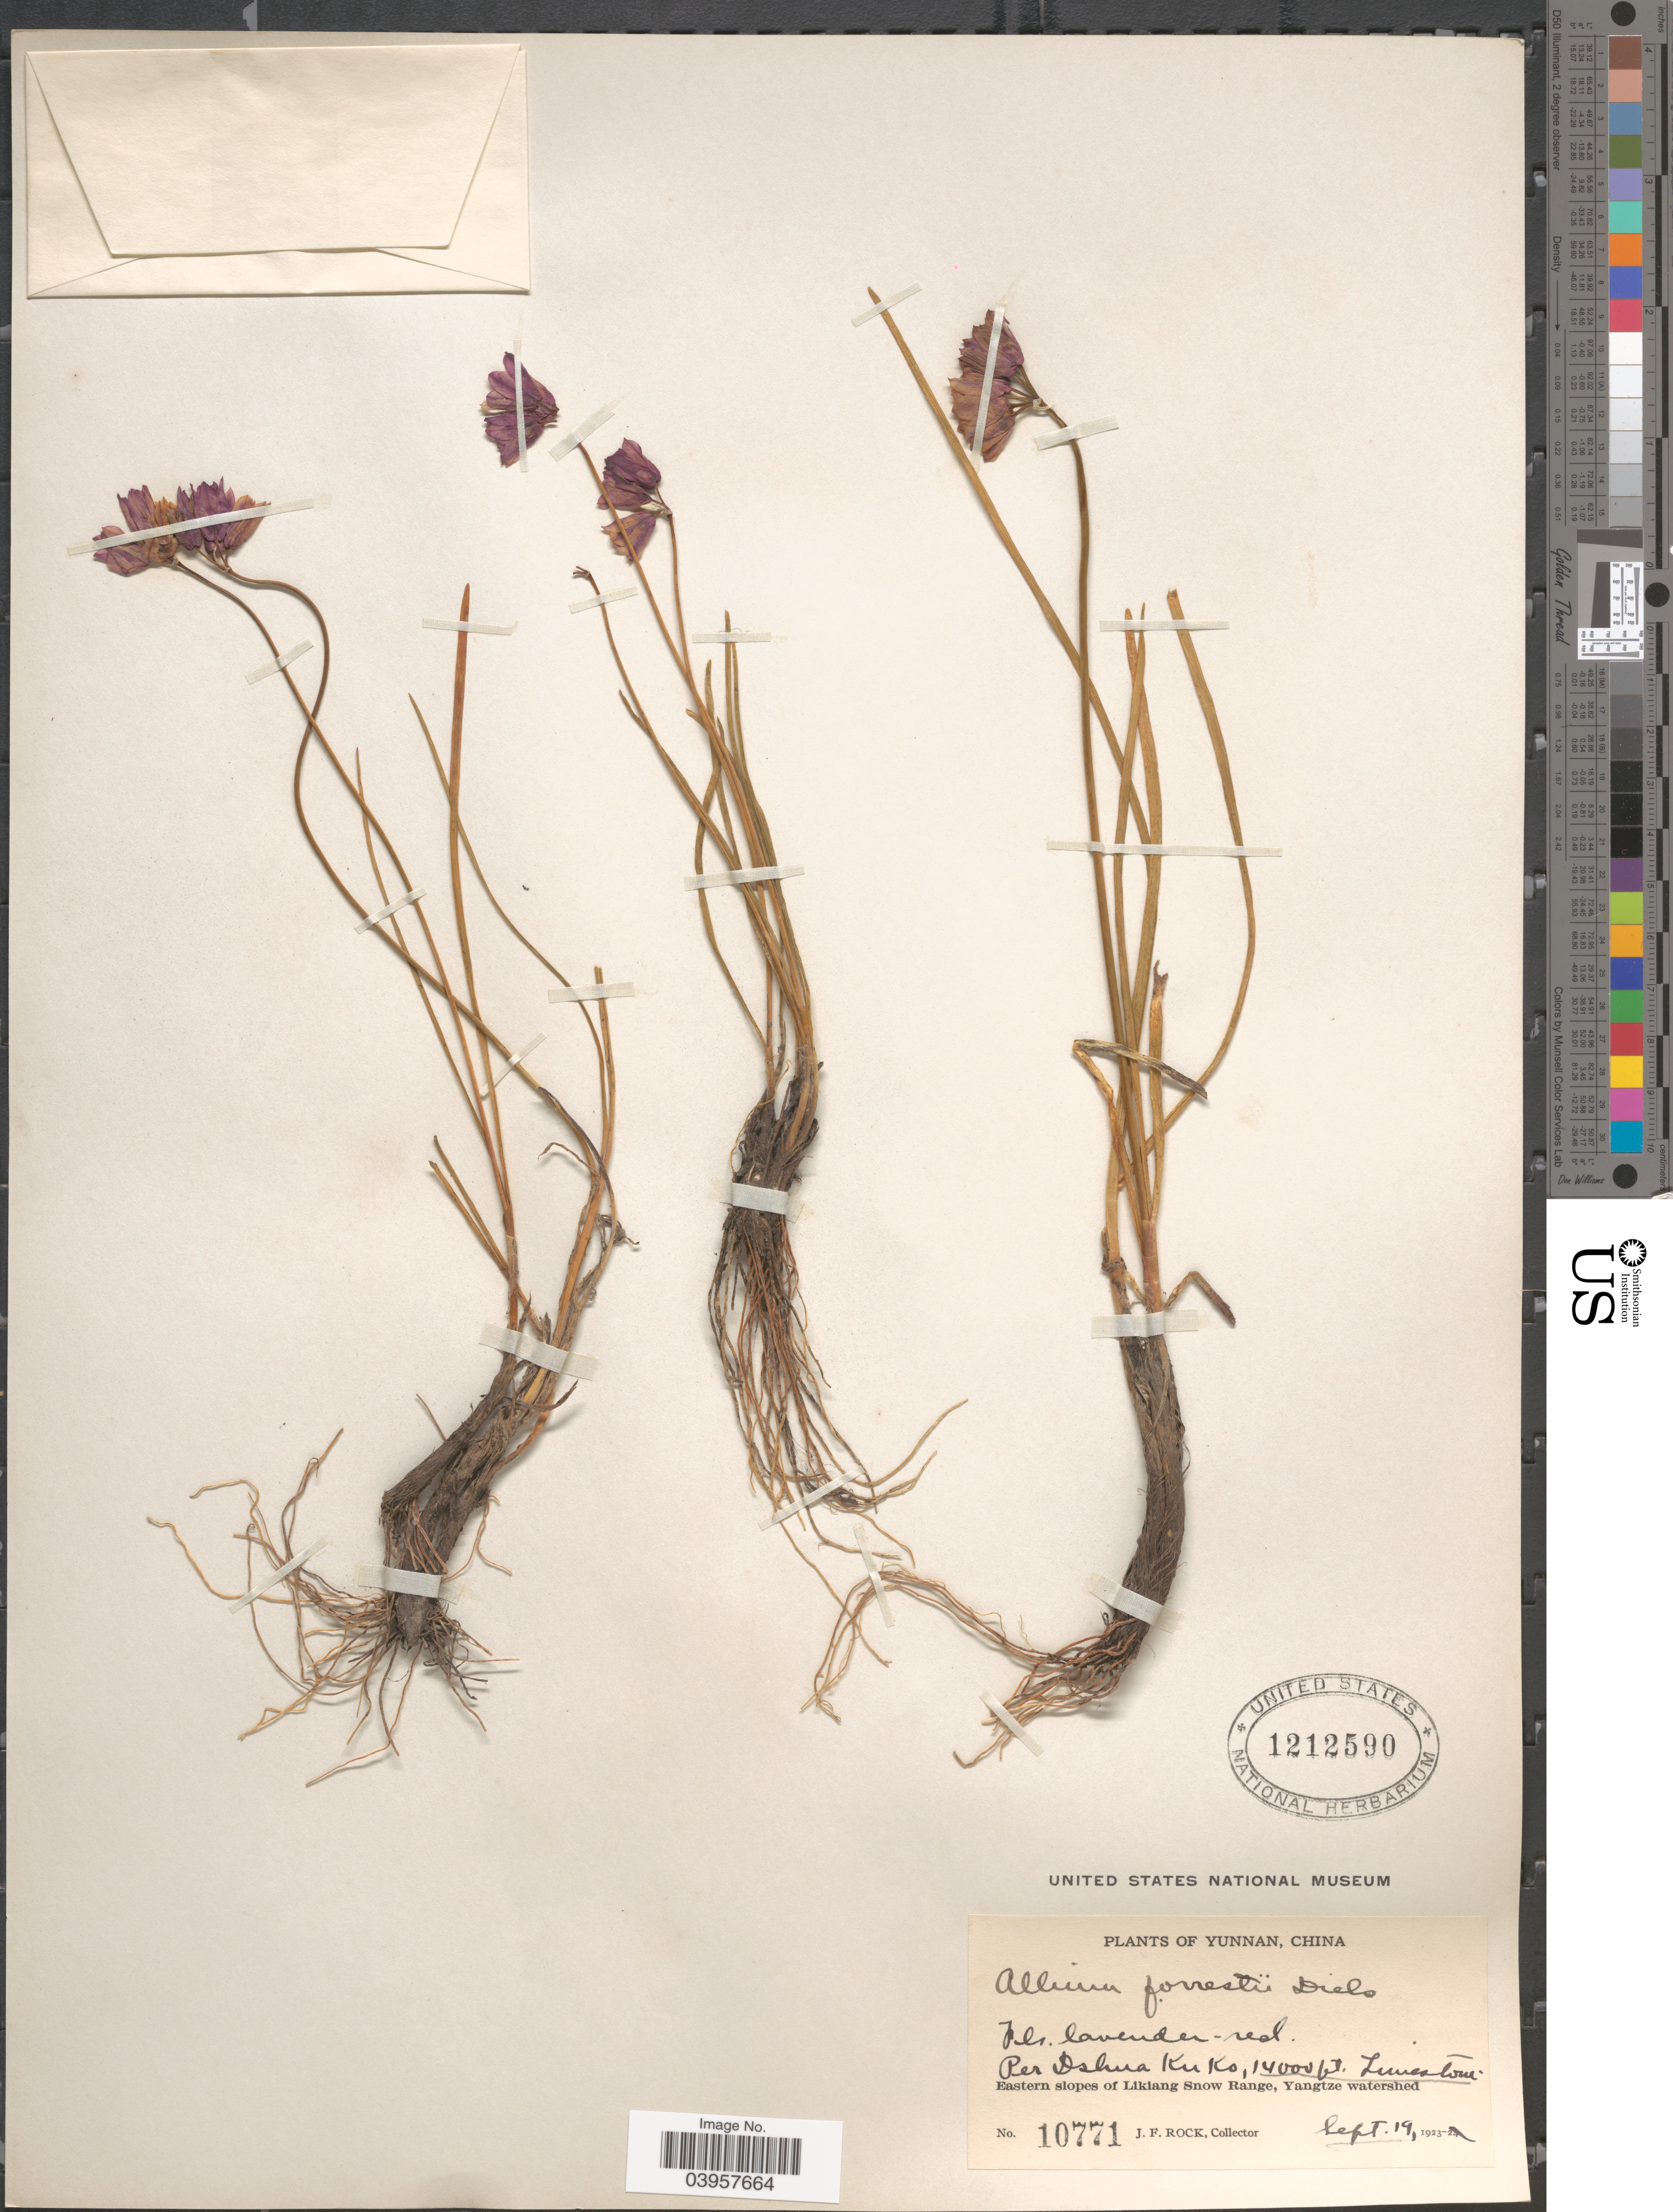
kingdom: Plantae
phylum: Tracheophyta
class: Liliopsida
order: Asparagales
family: Amaryllidaceae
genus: Allium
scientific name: Allium forrestii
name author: Diels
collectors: J. Rock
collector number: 10771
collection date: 1923-09-19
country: China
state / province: Yunnan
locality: Per Ishua Ku Ko. Eastern slopes of Likiang Snow Range, Yangtze watershed.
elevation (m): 4267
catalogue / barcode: US 1212590